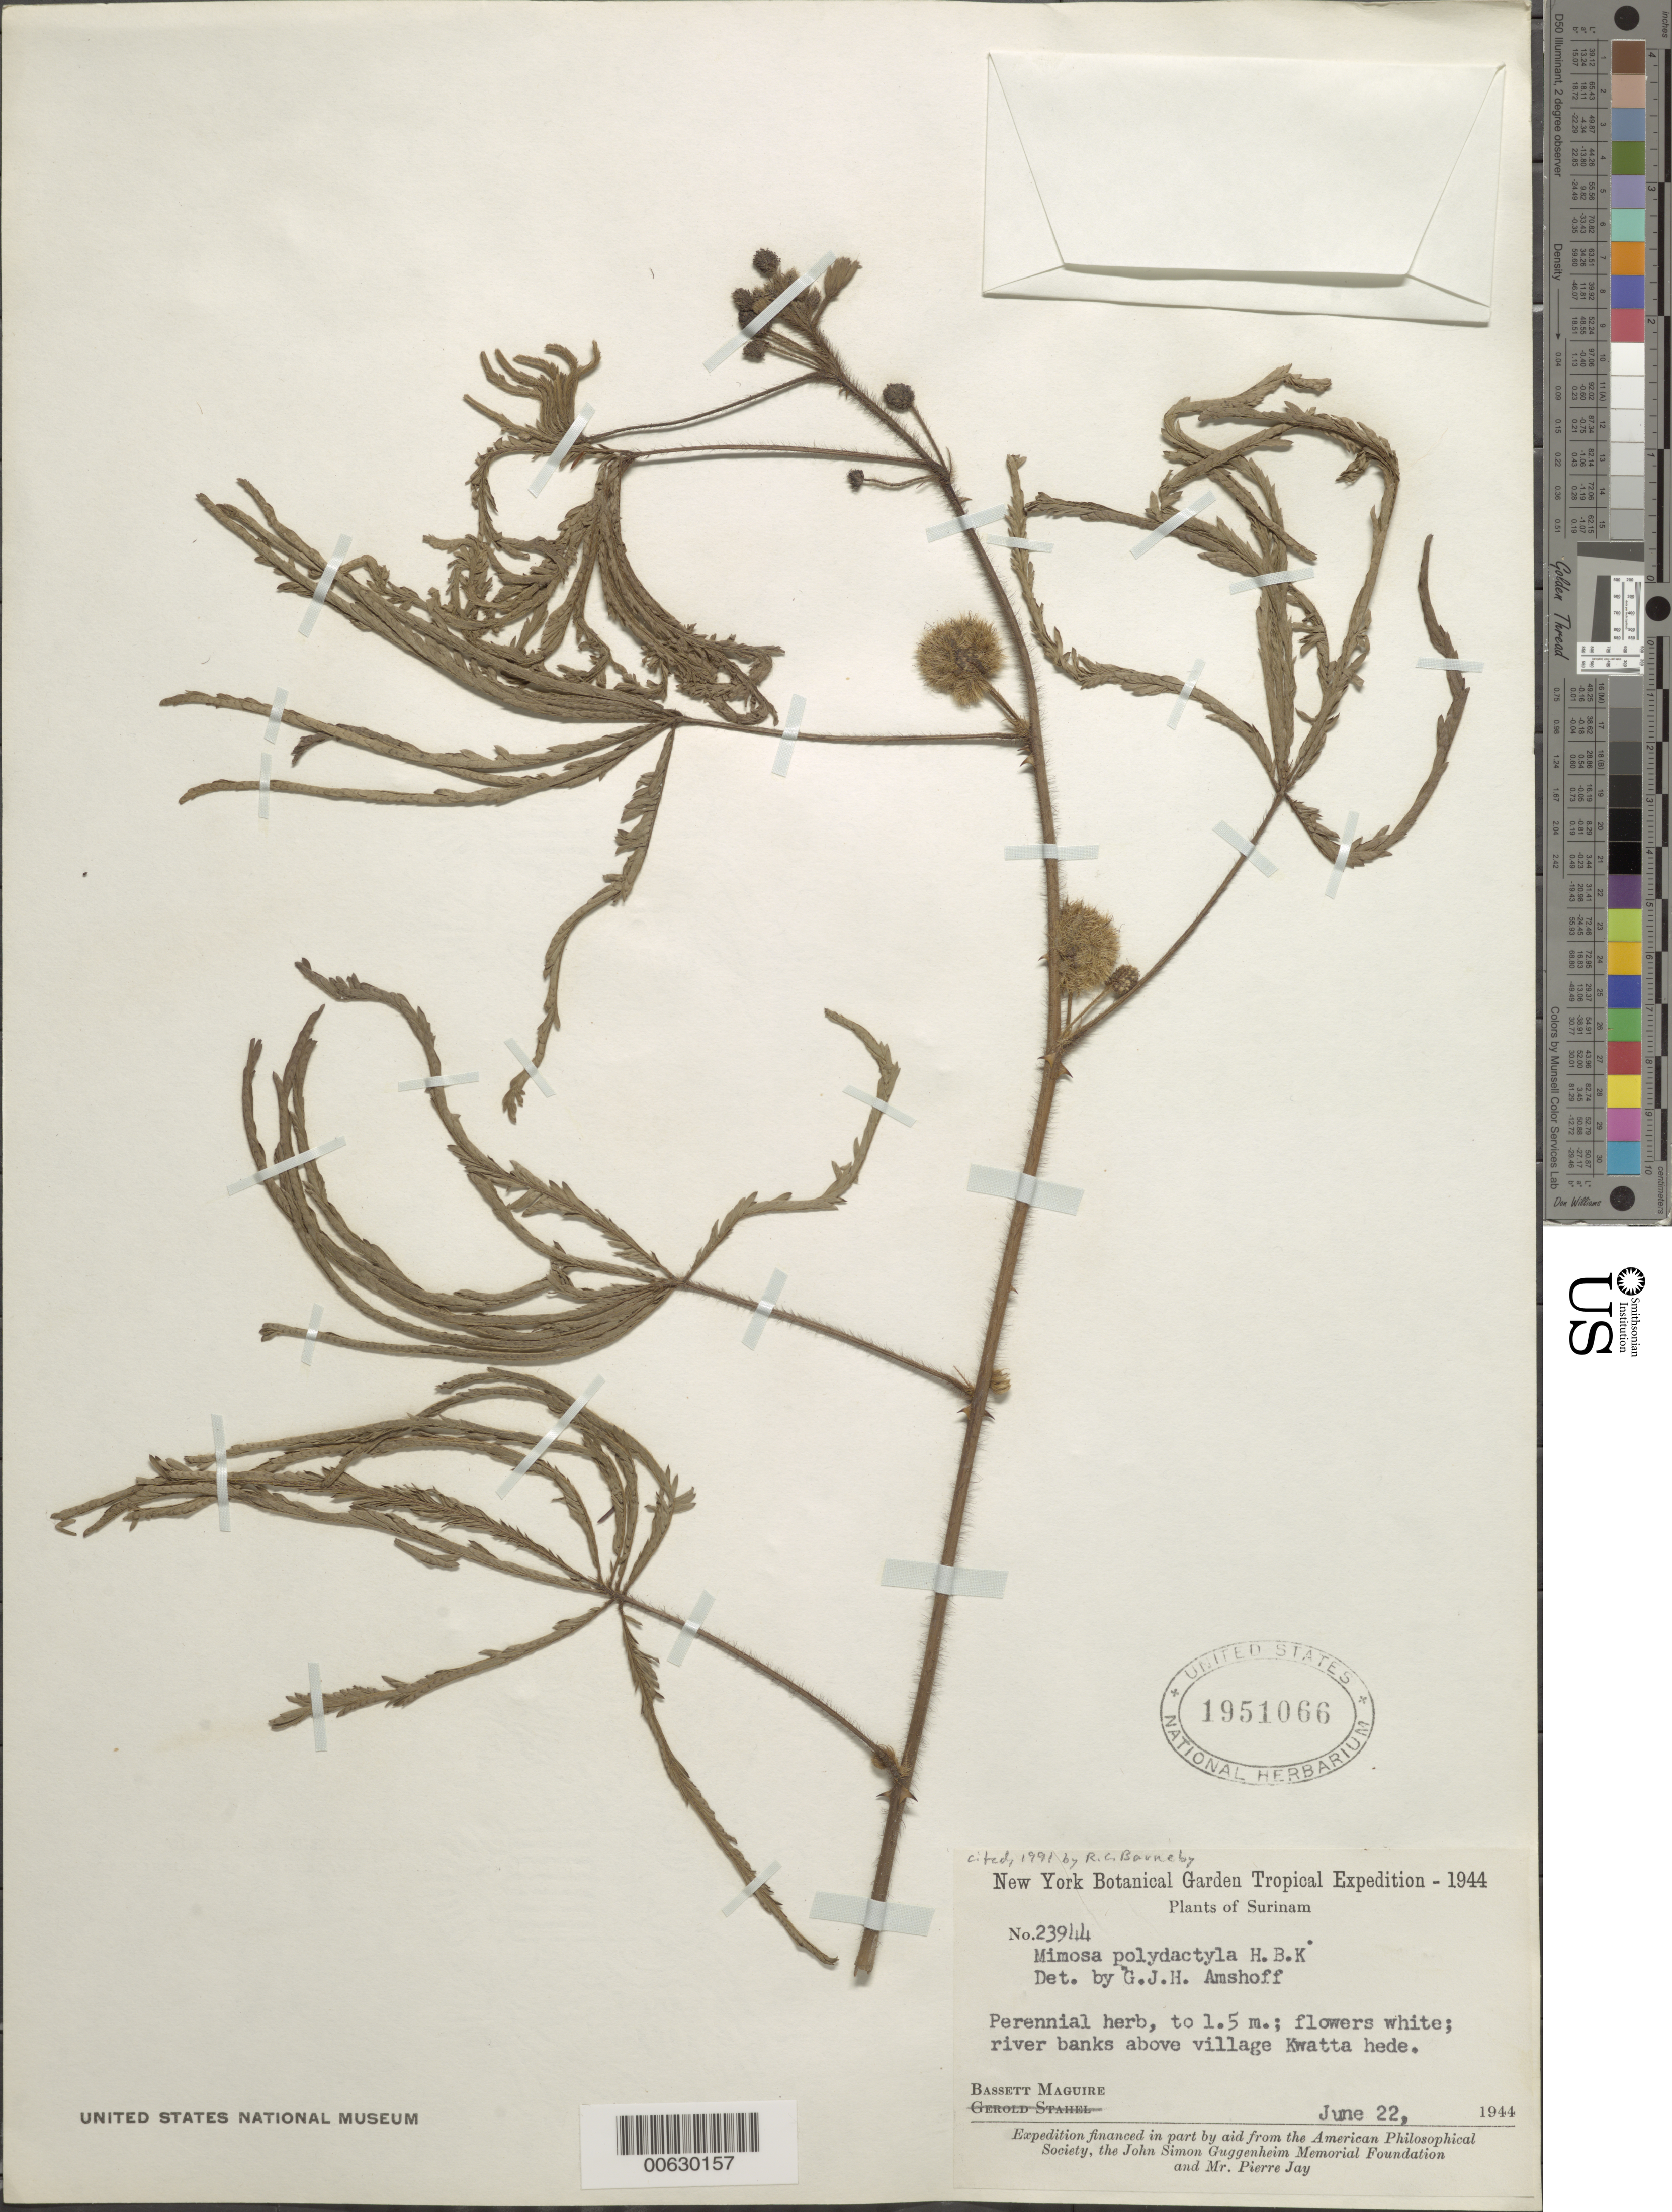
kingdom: Plantae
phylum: Tracheophyta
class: Magnoliopsida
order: Fabales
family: Fabaceae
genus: Mimosa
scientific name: Mimosa polydactyla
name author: Humb. & Bonpl. ex Willd.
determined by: Barneby, Rupert C., (NY)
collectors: B. Maguire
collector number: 23944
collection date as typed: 22-Jun-44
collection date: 1944-06-22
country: Suriname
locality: Kwatta hede village, Saramacca River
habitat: River banks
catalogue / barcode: US 1951066